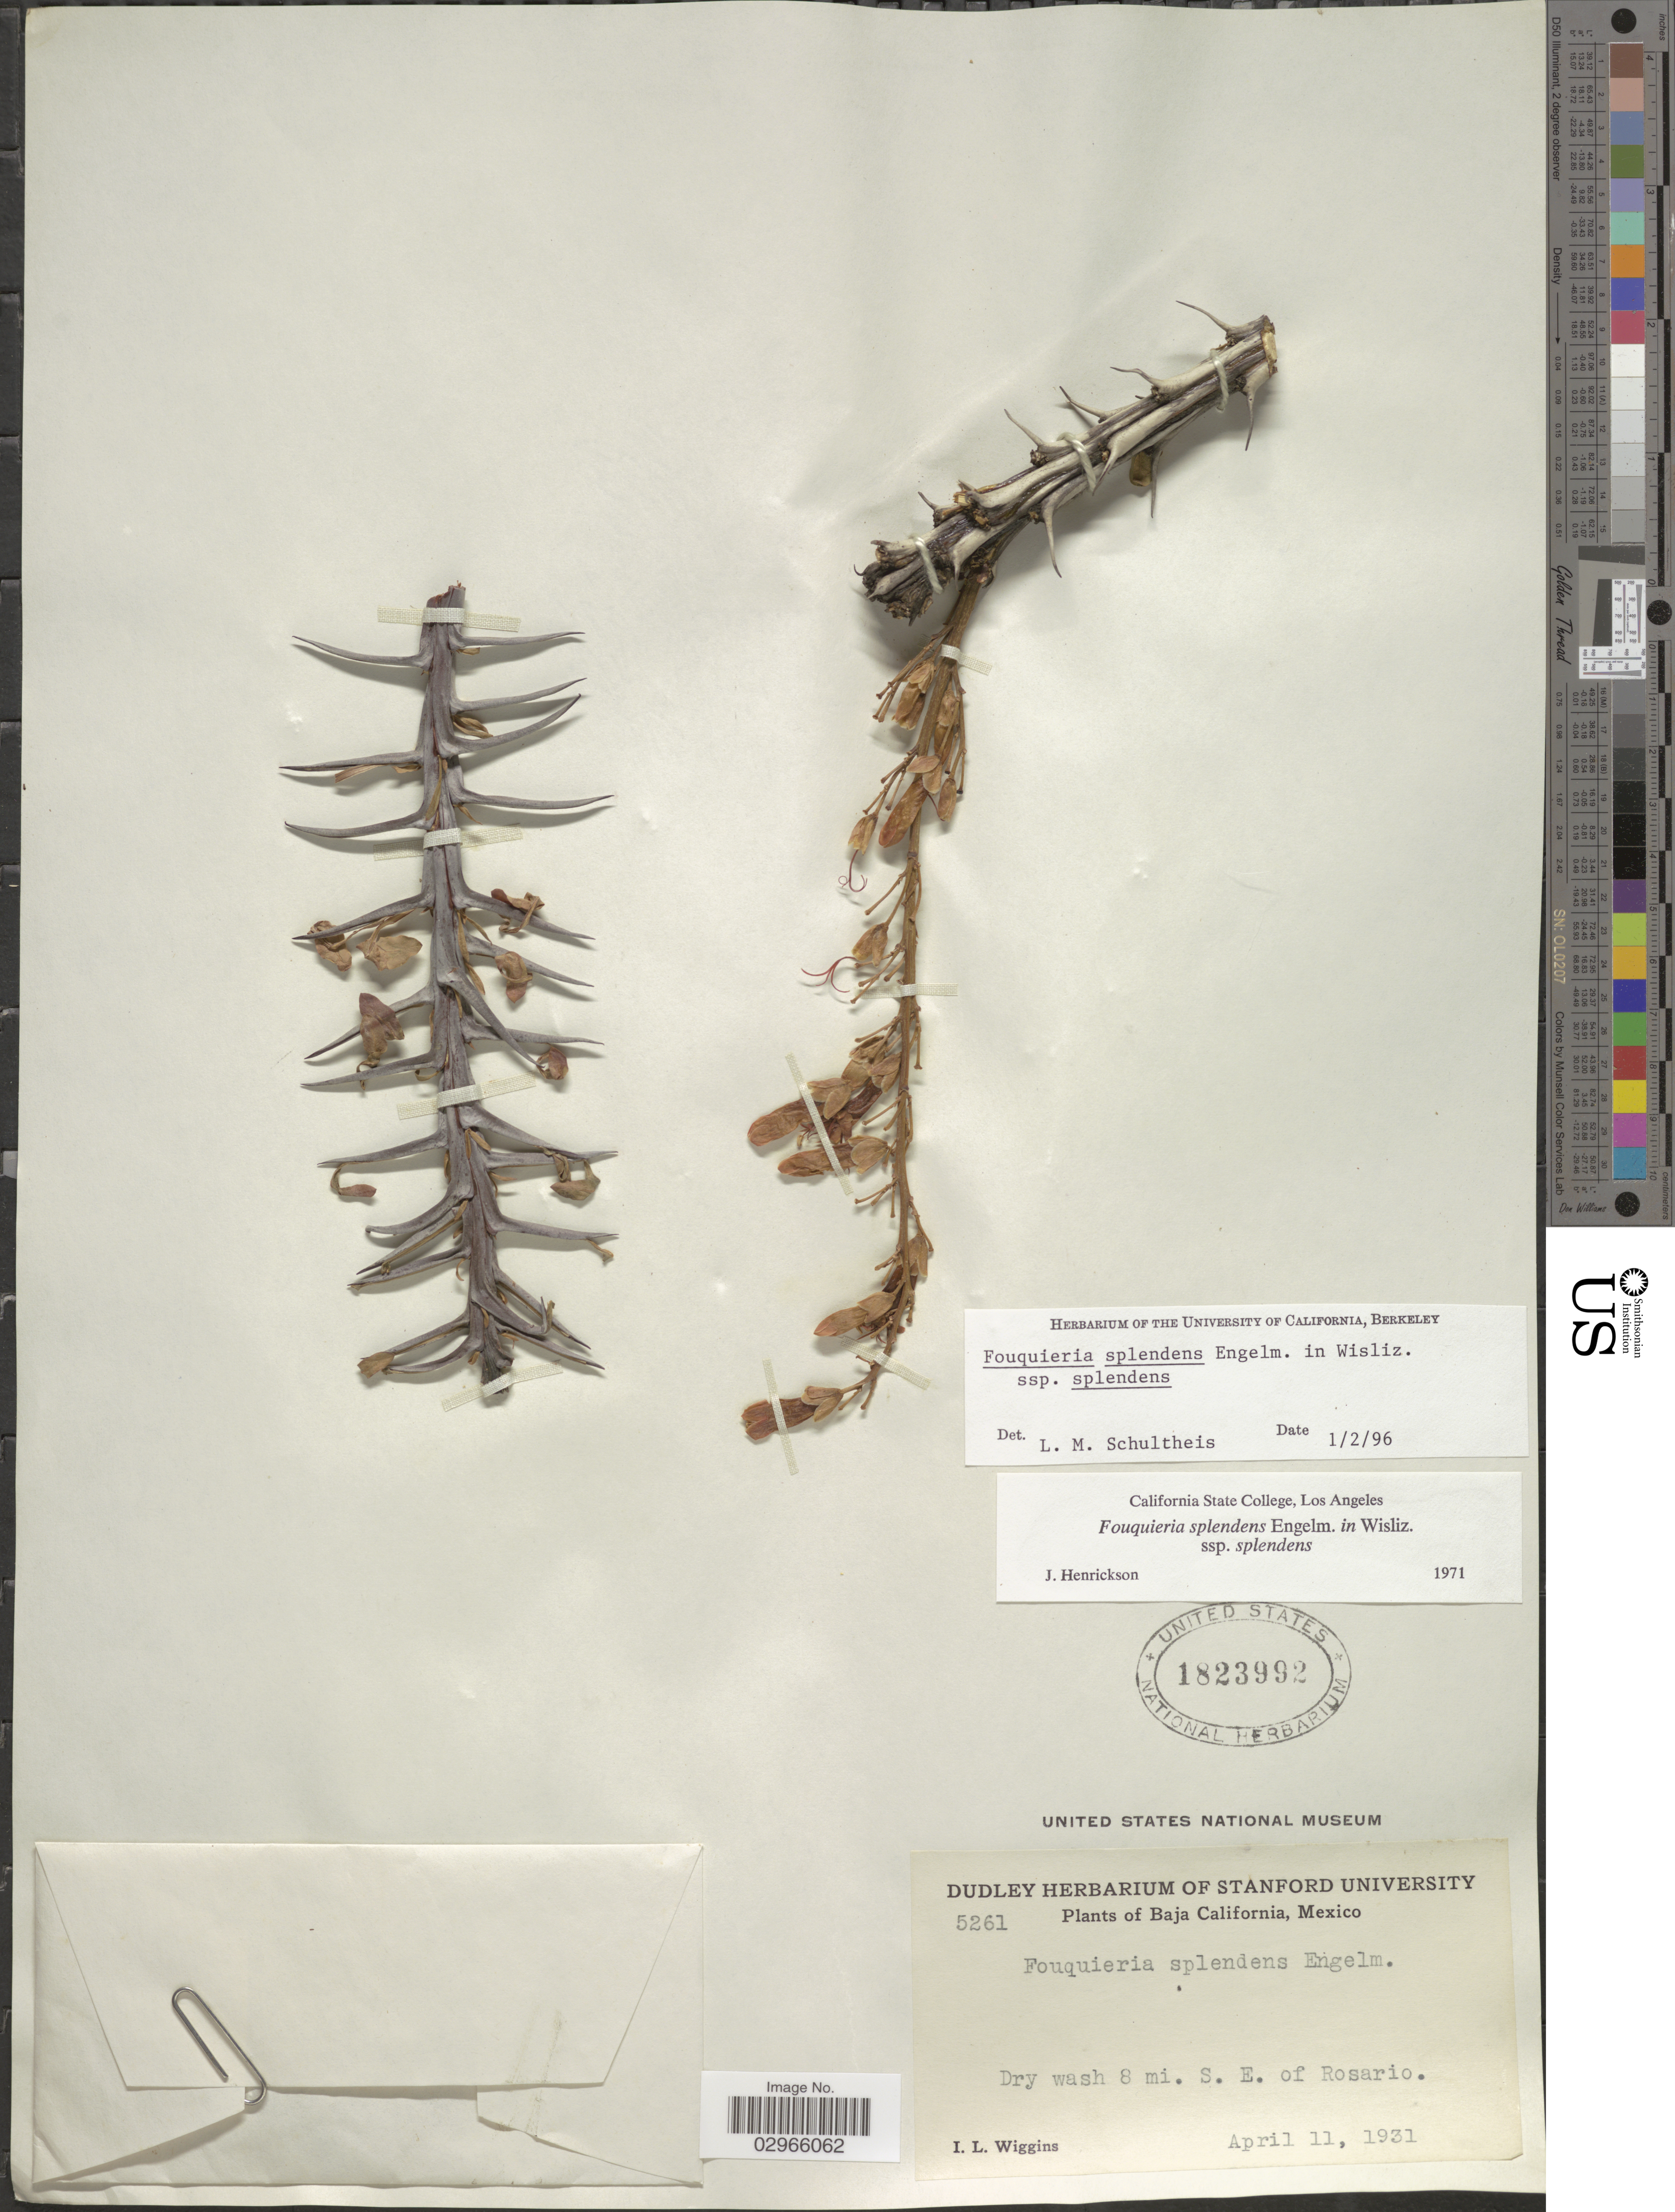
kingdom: Plantae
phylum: Tracheophyta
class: Magnoliopsida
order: Ericales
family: Fouquieriaceae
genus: Fouquieria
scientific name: Fouquieria splendens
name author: Engelm.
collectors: I. L. Wiggins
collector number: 5261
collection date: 1931-04-11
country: Mexico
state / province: Baja California Norte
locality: Dry wash 8 mi. S. E. of Rosario.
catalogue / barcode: US 1823992